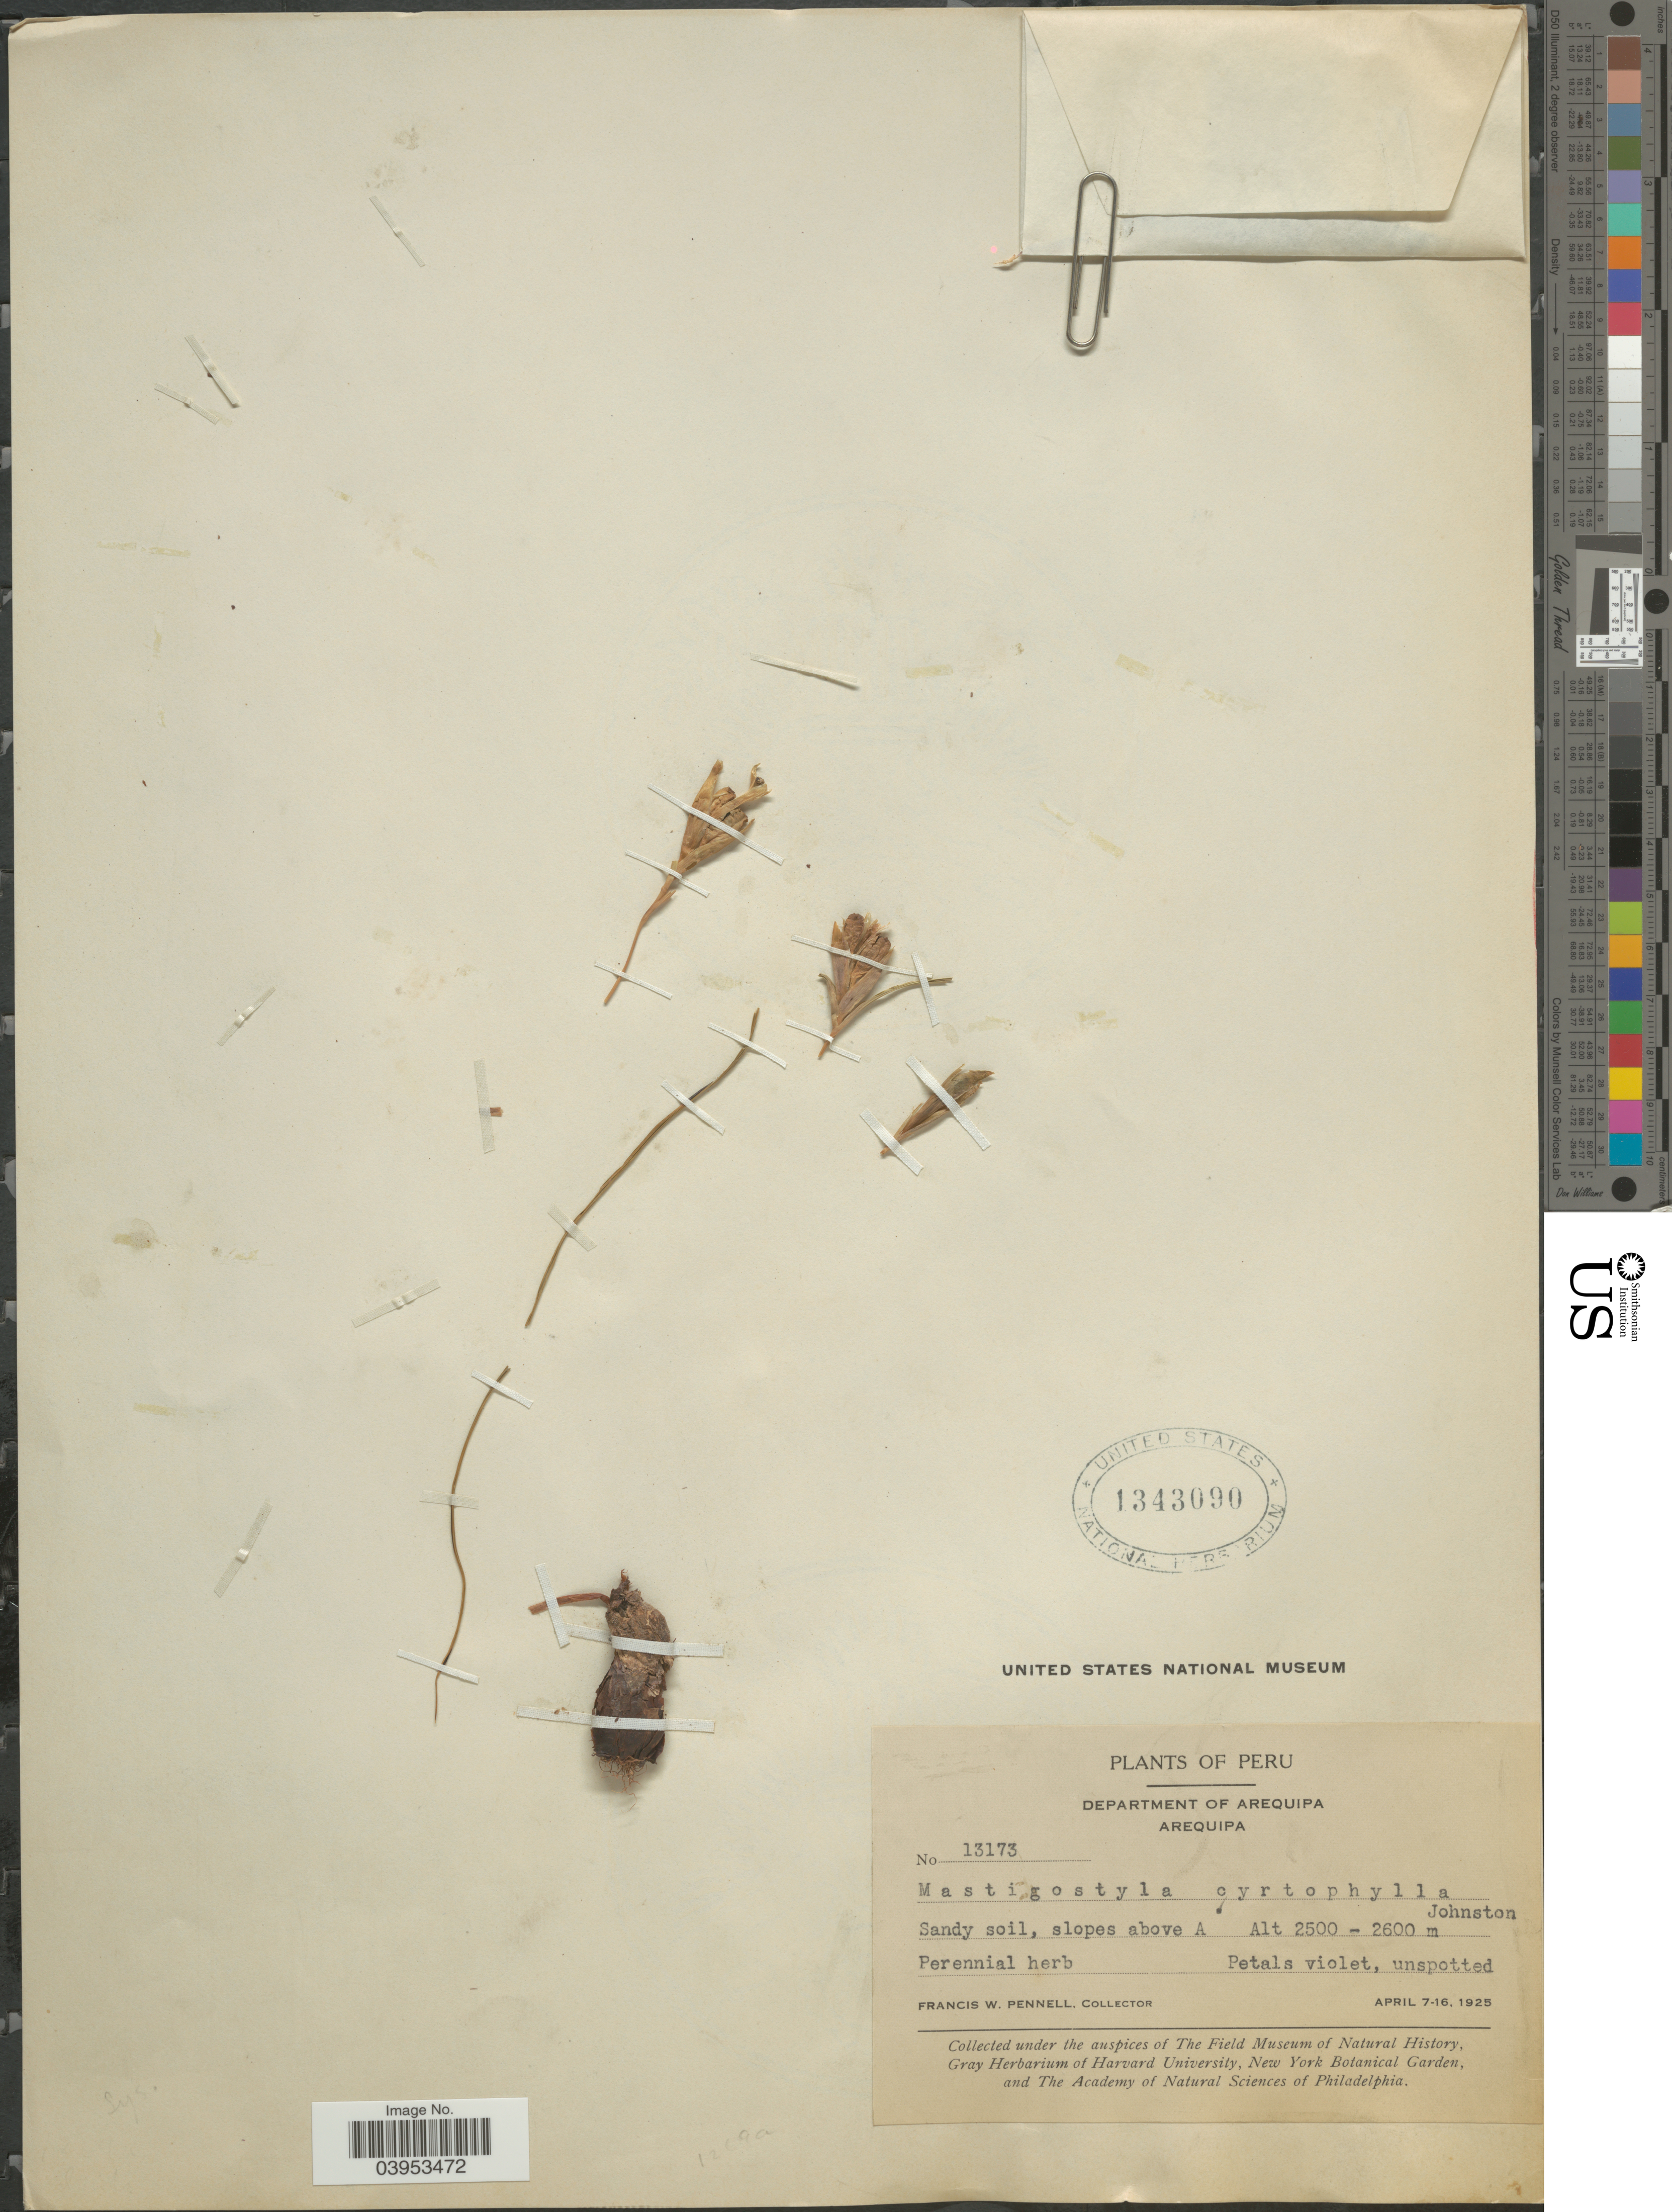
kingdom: Plantae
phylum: Tracheophyta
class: Liliopsida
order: Asparagales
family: Iridaceae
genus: Mastigostyla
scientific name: Mastigostyla cyrtophylla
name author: I.M. Johnst.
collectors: F. W. Pennell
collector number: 13173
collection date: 1925-04-07/1925-04-16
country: Peru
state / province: Arequipa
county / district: Arequipa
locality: Department of Arequipa. Arequipa. Slopes above A.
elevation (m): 2500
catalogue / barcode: US 1343090